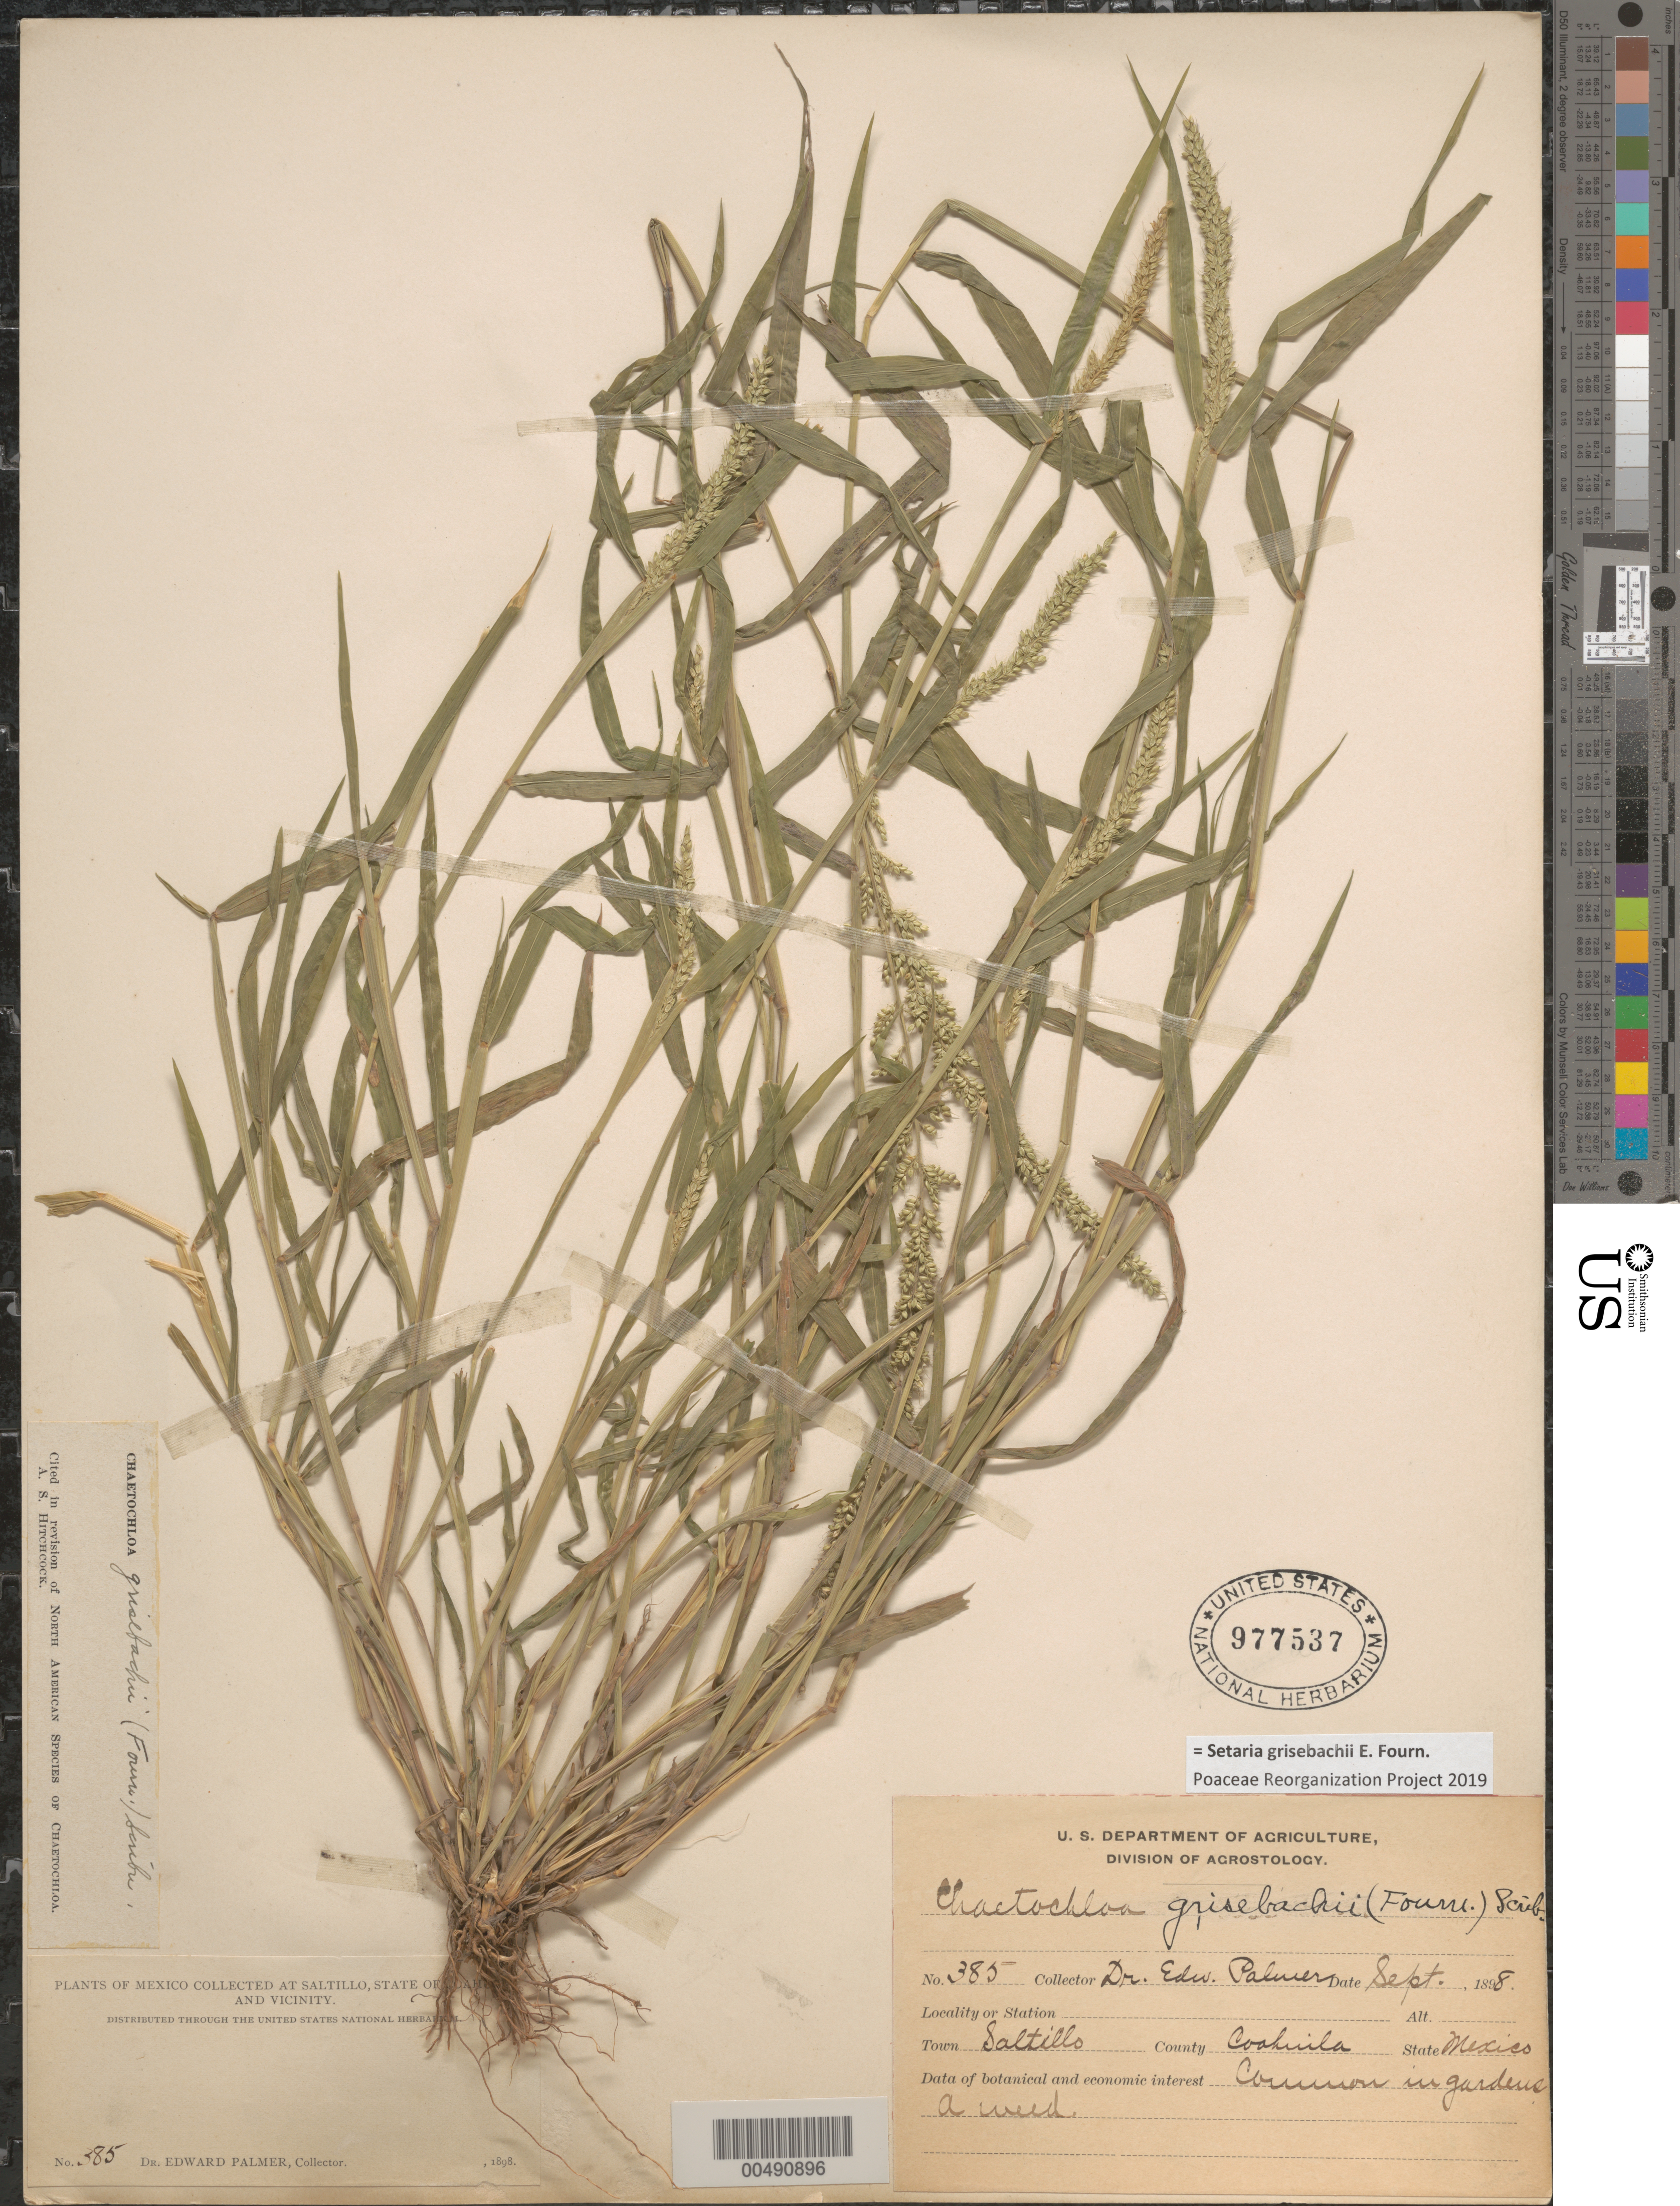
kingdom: Plantae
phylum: Tracheophyta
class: Liliopsida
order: Poales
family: Poaceae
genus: Setaria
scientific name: Setaria grisebachii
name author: E. Fourn.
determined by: Poaceae Reorganization Project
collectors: E. Palmer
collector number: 385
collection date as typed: Sep 1898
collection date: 1898-09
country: Mexico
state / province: Coahuila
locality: Saltillo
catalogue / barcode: US 977537